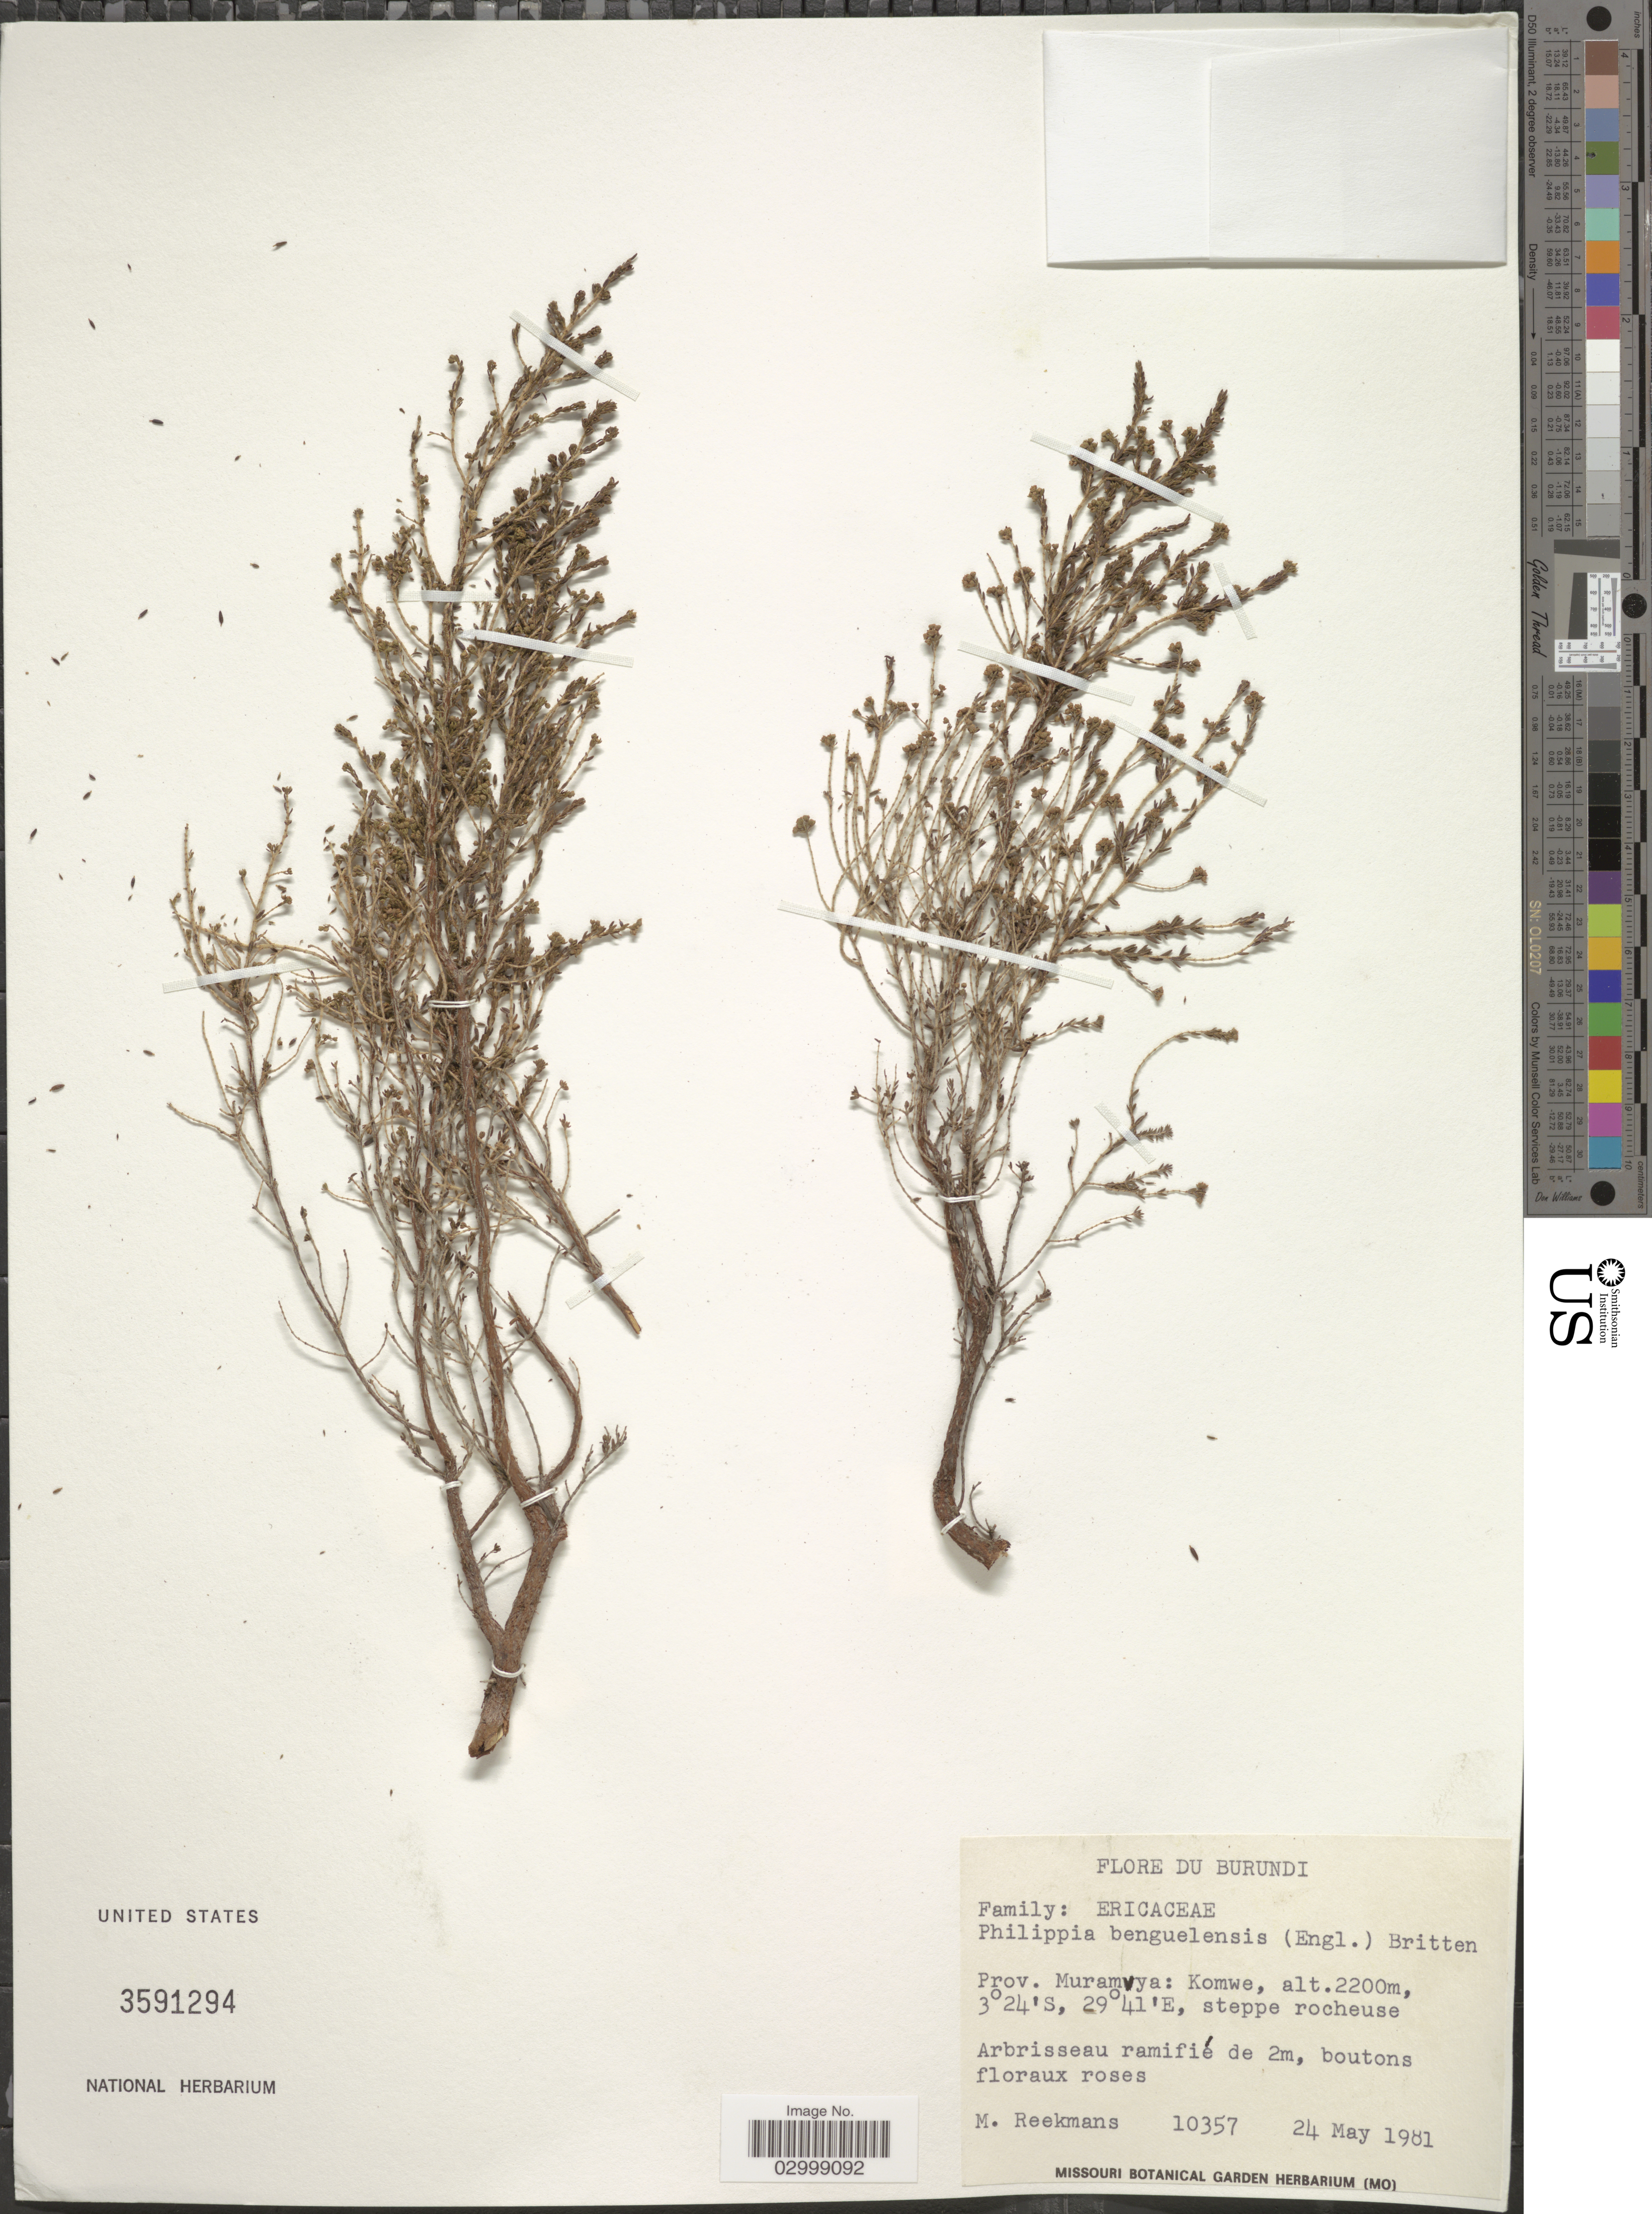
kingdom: Plantae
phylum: Tracheophyta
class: Magnoliopsida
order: Ericales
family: Ericaceae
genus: Philippia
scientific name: Philippia benguelensis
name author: (Welw. ex Engl.) Britten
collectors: M. Reekmans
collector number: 10357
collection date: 1981-05-24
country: Burundi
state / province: Muramvya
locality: Komwe.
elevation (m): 2200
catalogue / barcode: US 3591294